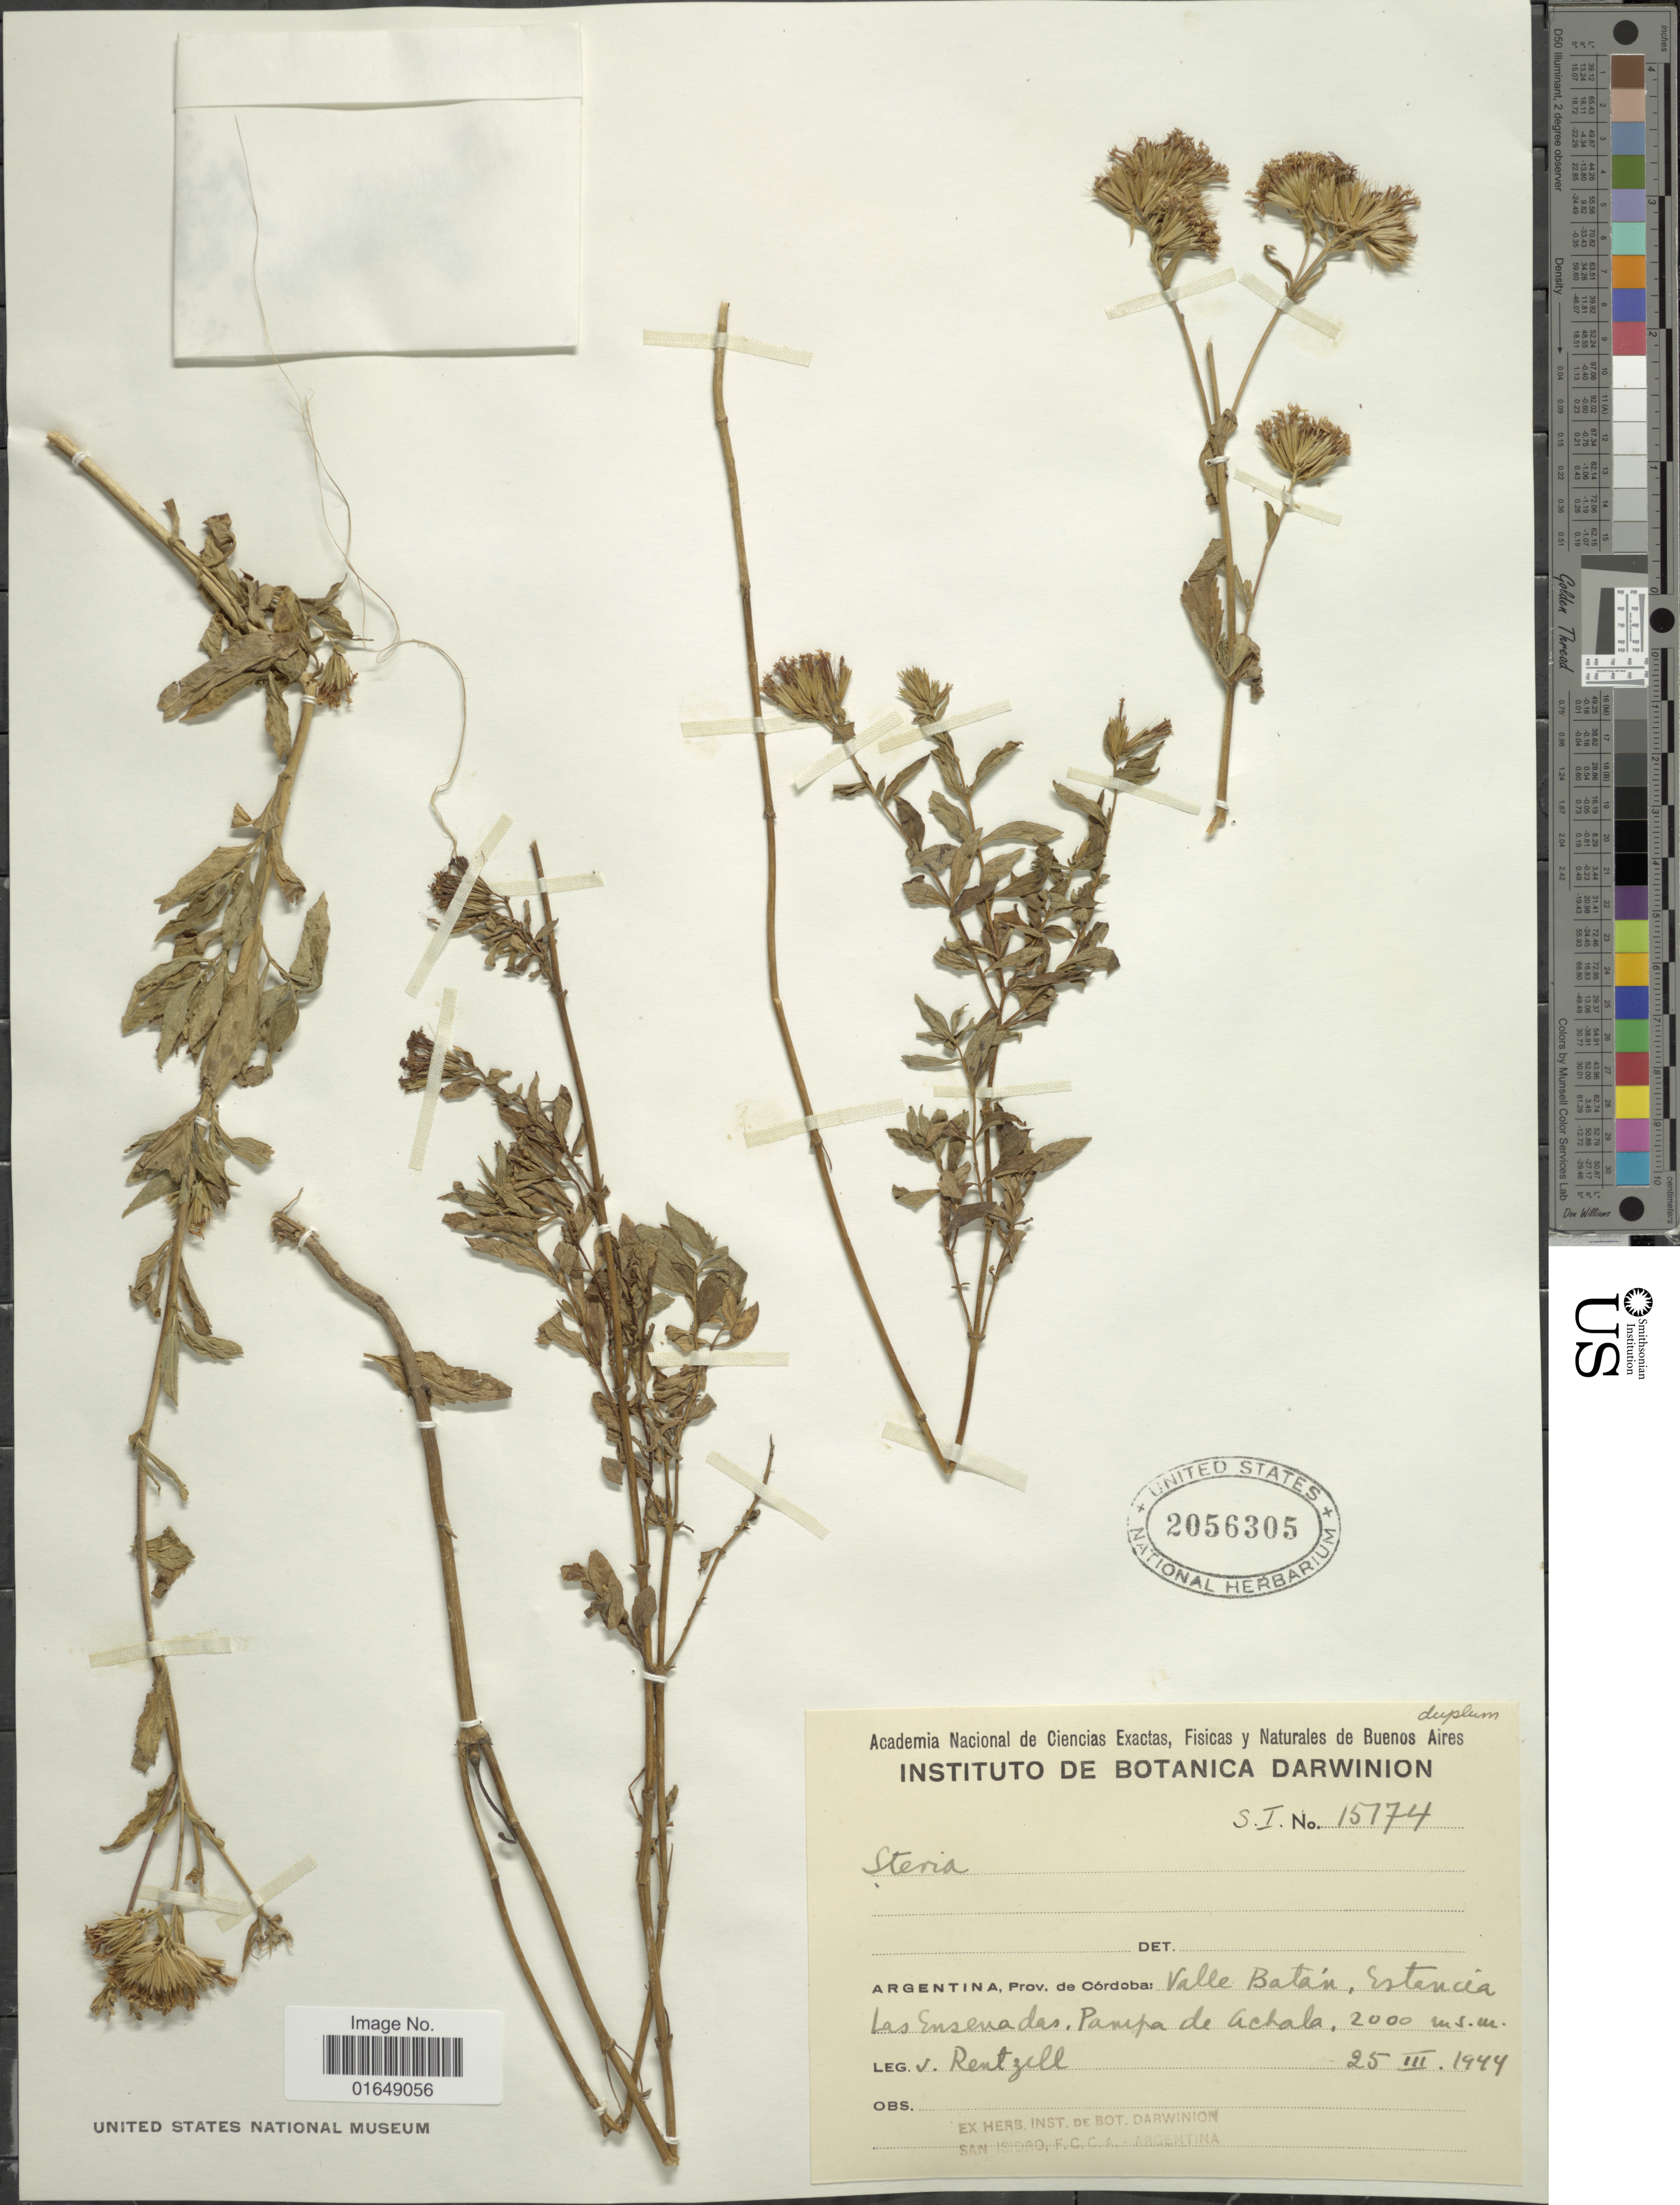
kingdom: Plantae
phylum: Tracheophyta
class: Magnoliopsida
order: Asterales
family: Asteraceae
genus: Stevia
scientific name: Stevia sp.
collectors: I. von Rentzell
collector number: S.I.15174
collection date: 1944-03-25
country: Argentina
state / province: Cordoba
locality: Valle Batan, Estancia Las Ensenadas, Pampa de Achala.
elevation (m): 2000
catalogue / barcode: US 2056305